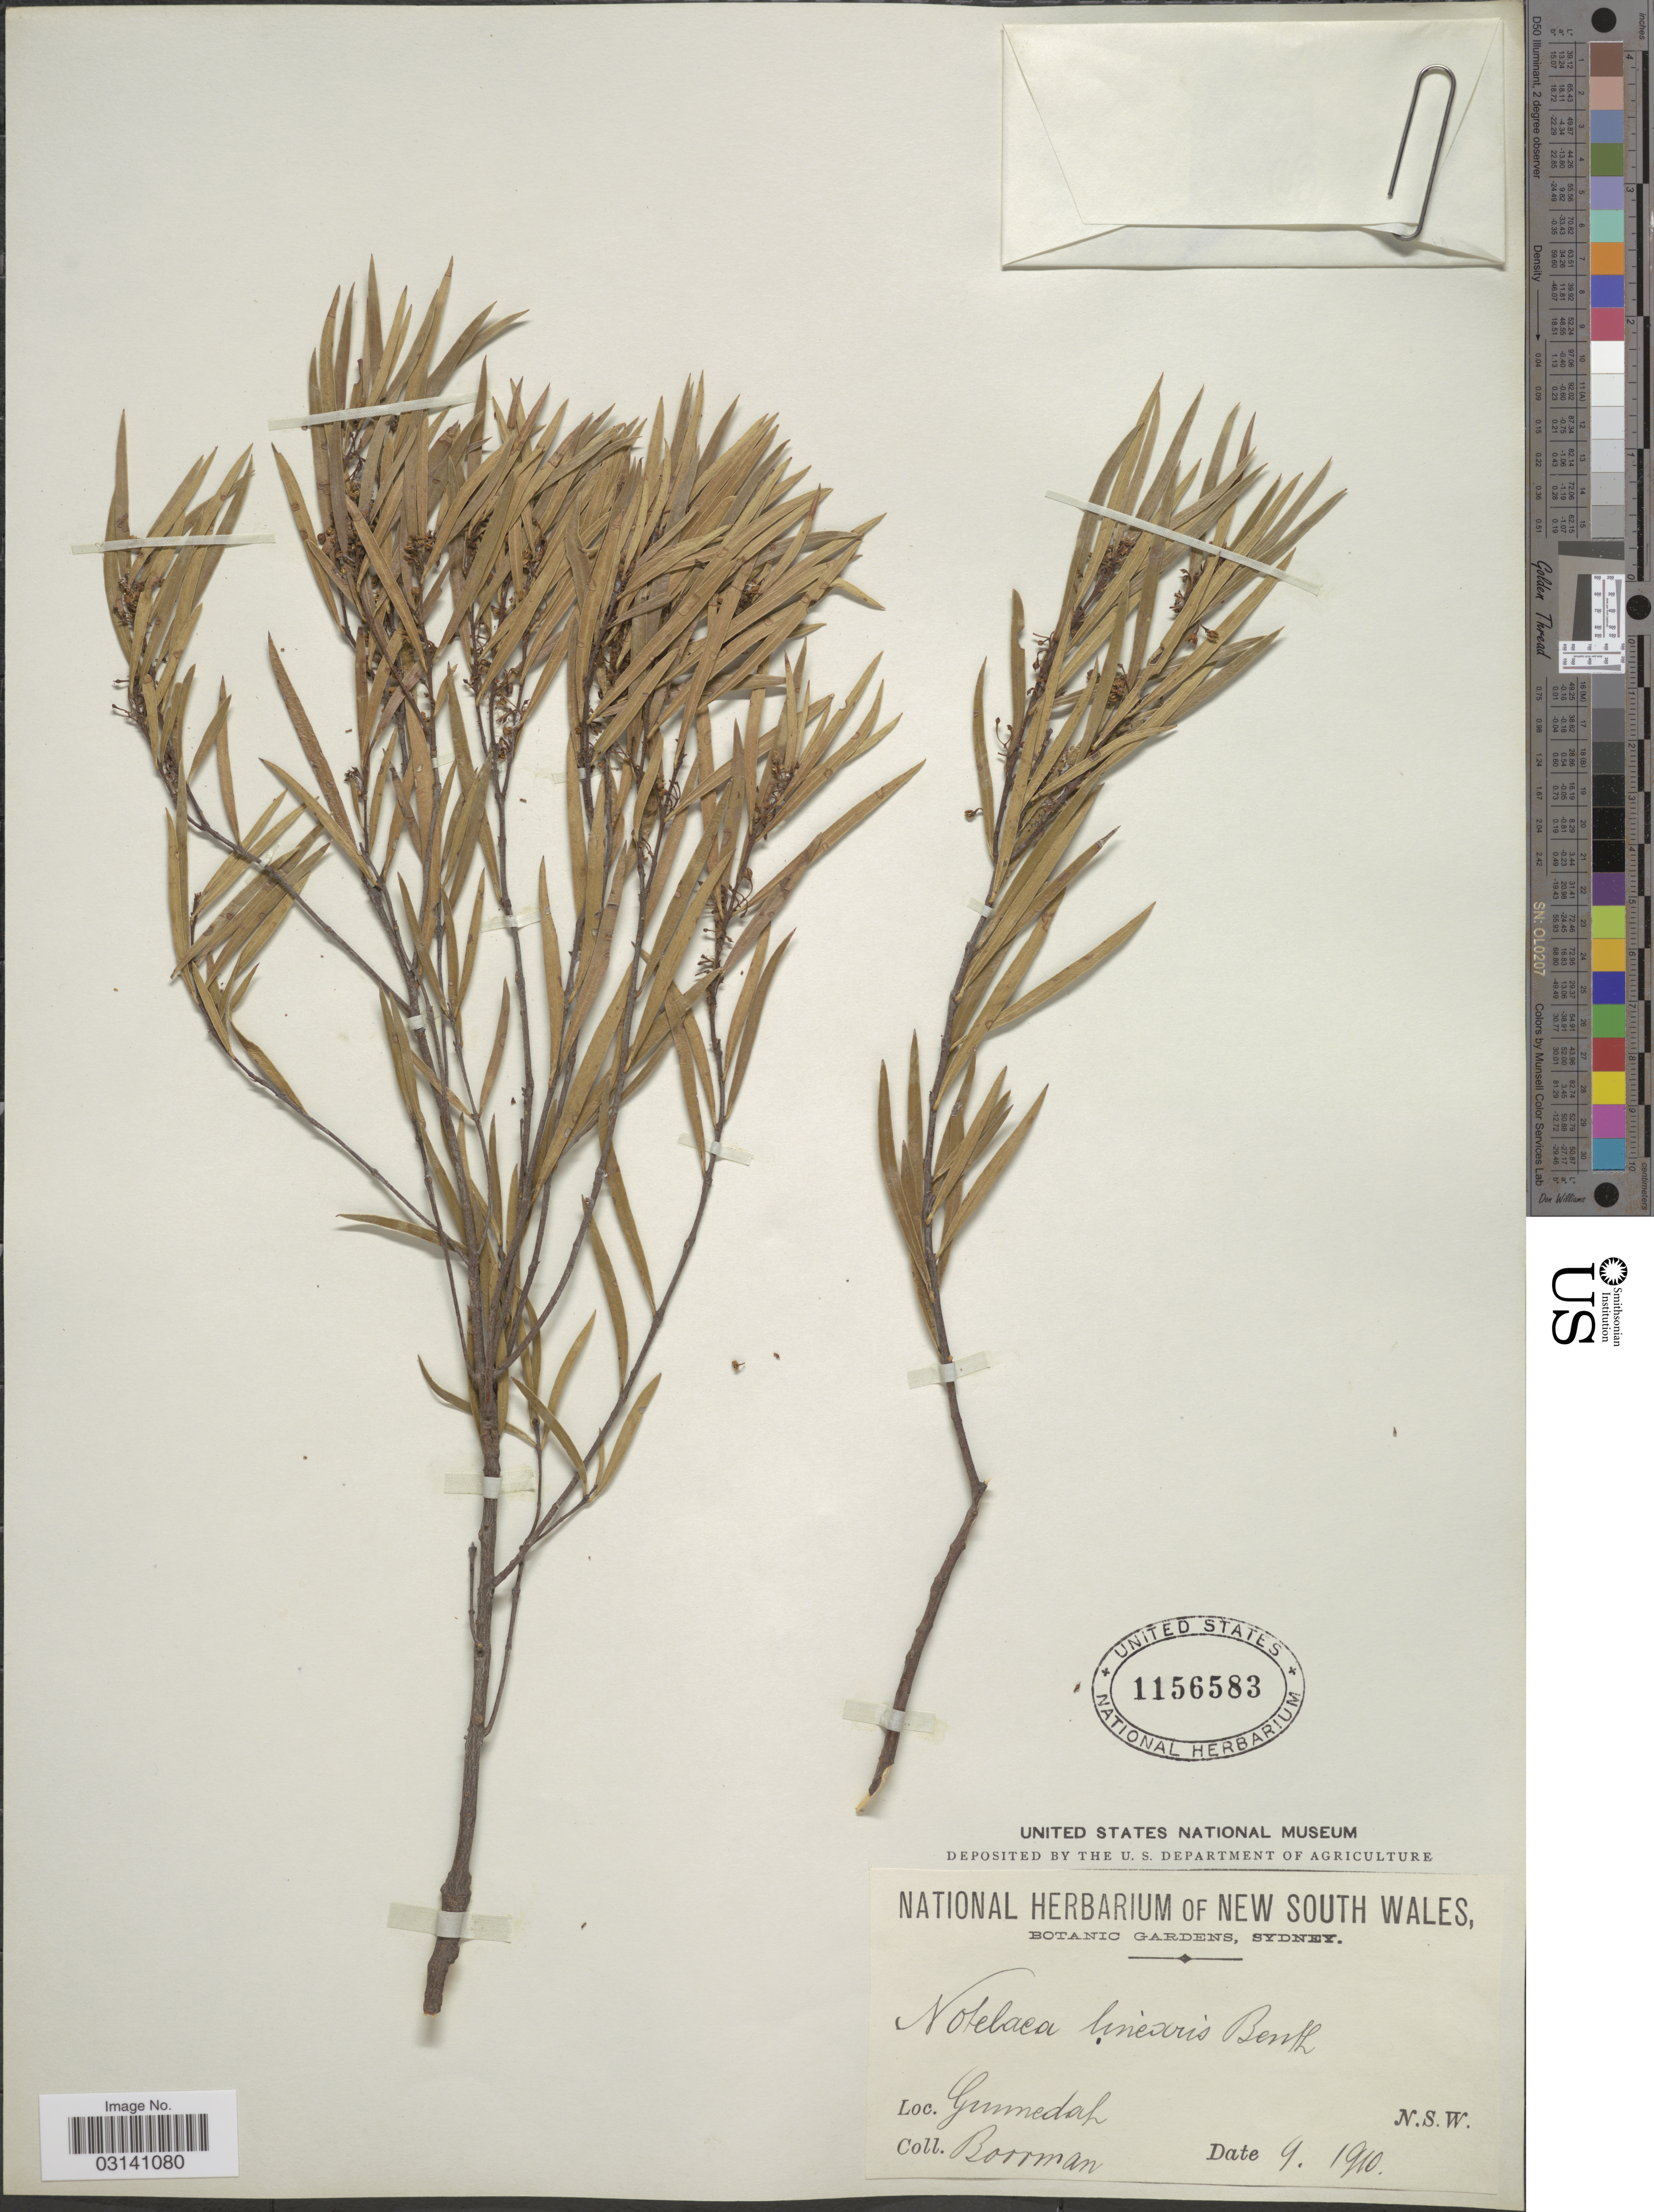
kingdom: Plantae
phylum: Tracheophyta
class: Magnoliopsida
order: Lamiales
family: Oleaceae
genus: Notelaea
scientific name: Notelaea linearis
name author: Benth.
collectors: -. Boorman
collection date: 1910-09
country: Australia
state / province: New South Wales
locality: Gunnedah N.S.W.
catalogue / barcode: US 1156583